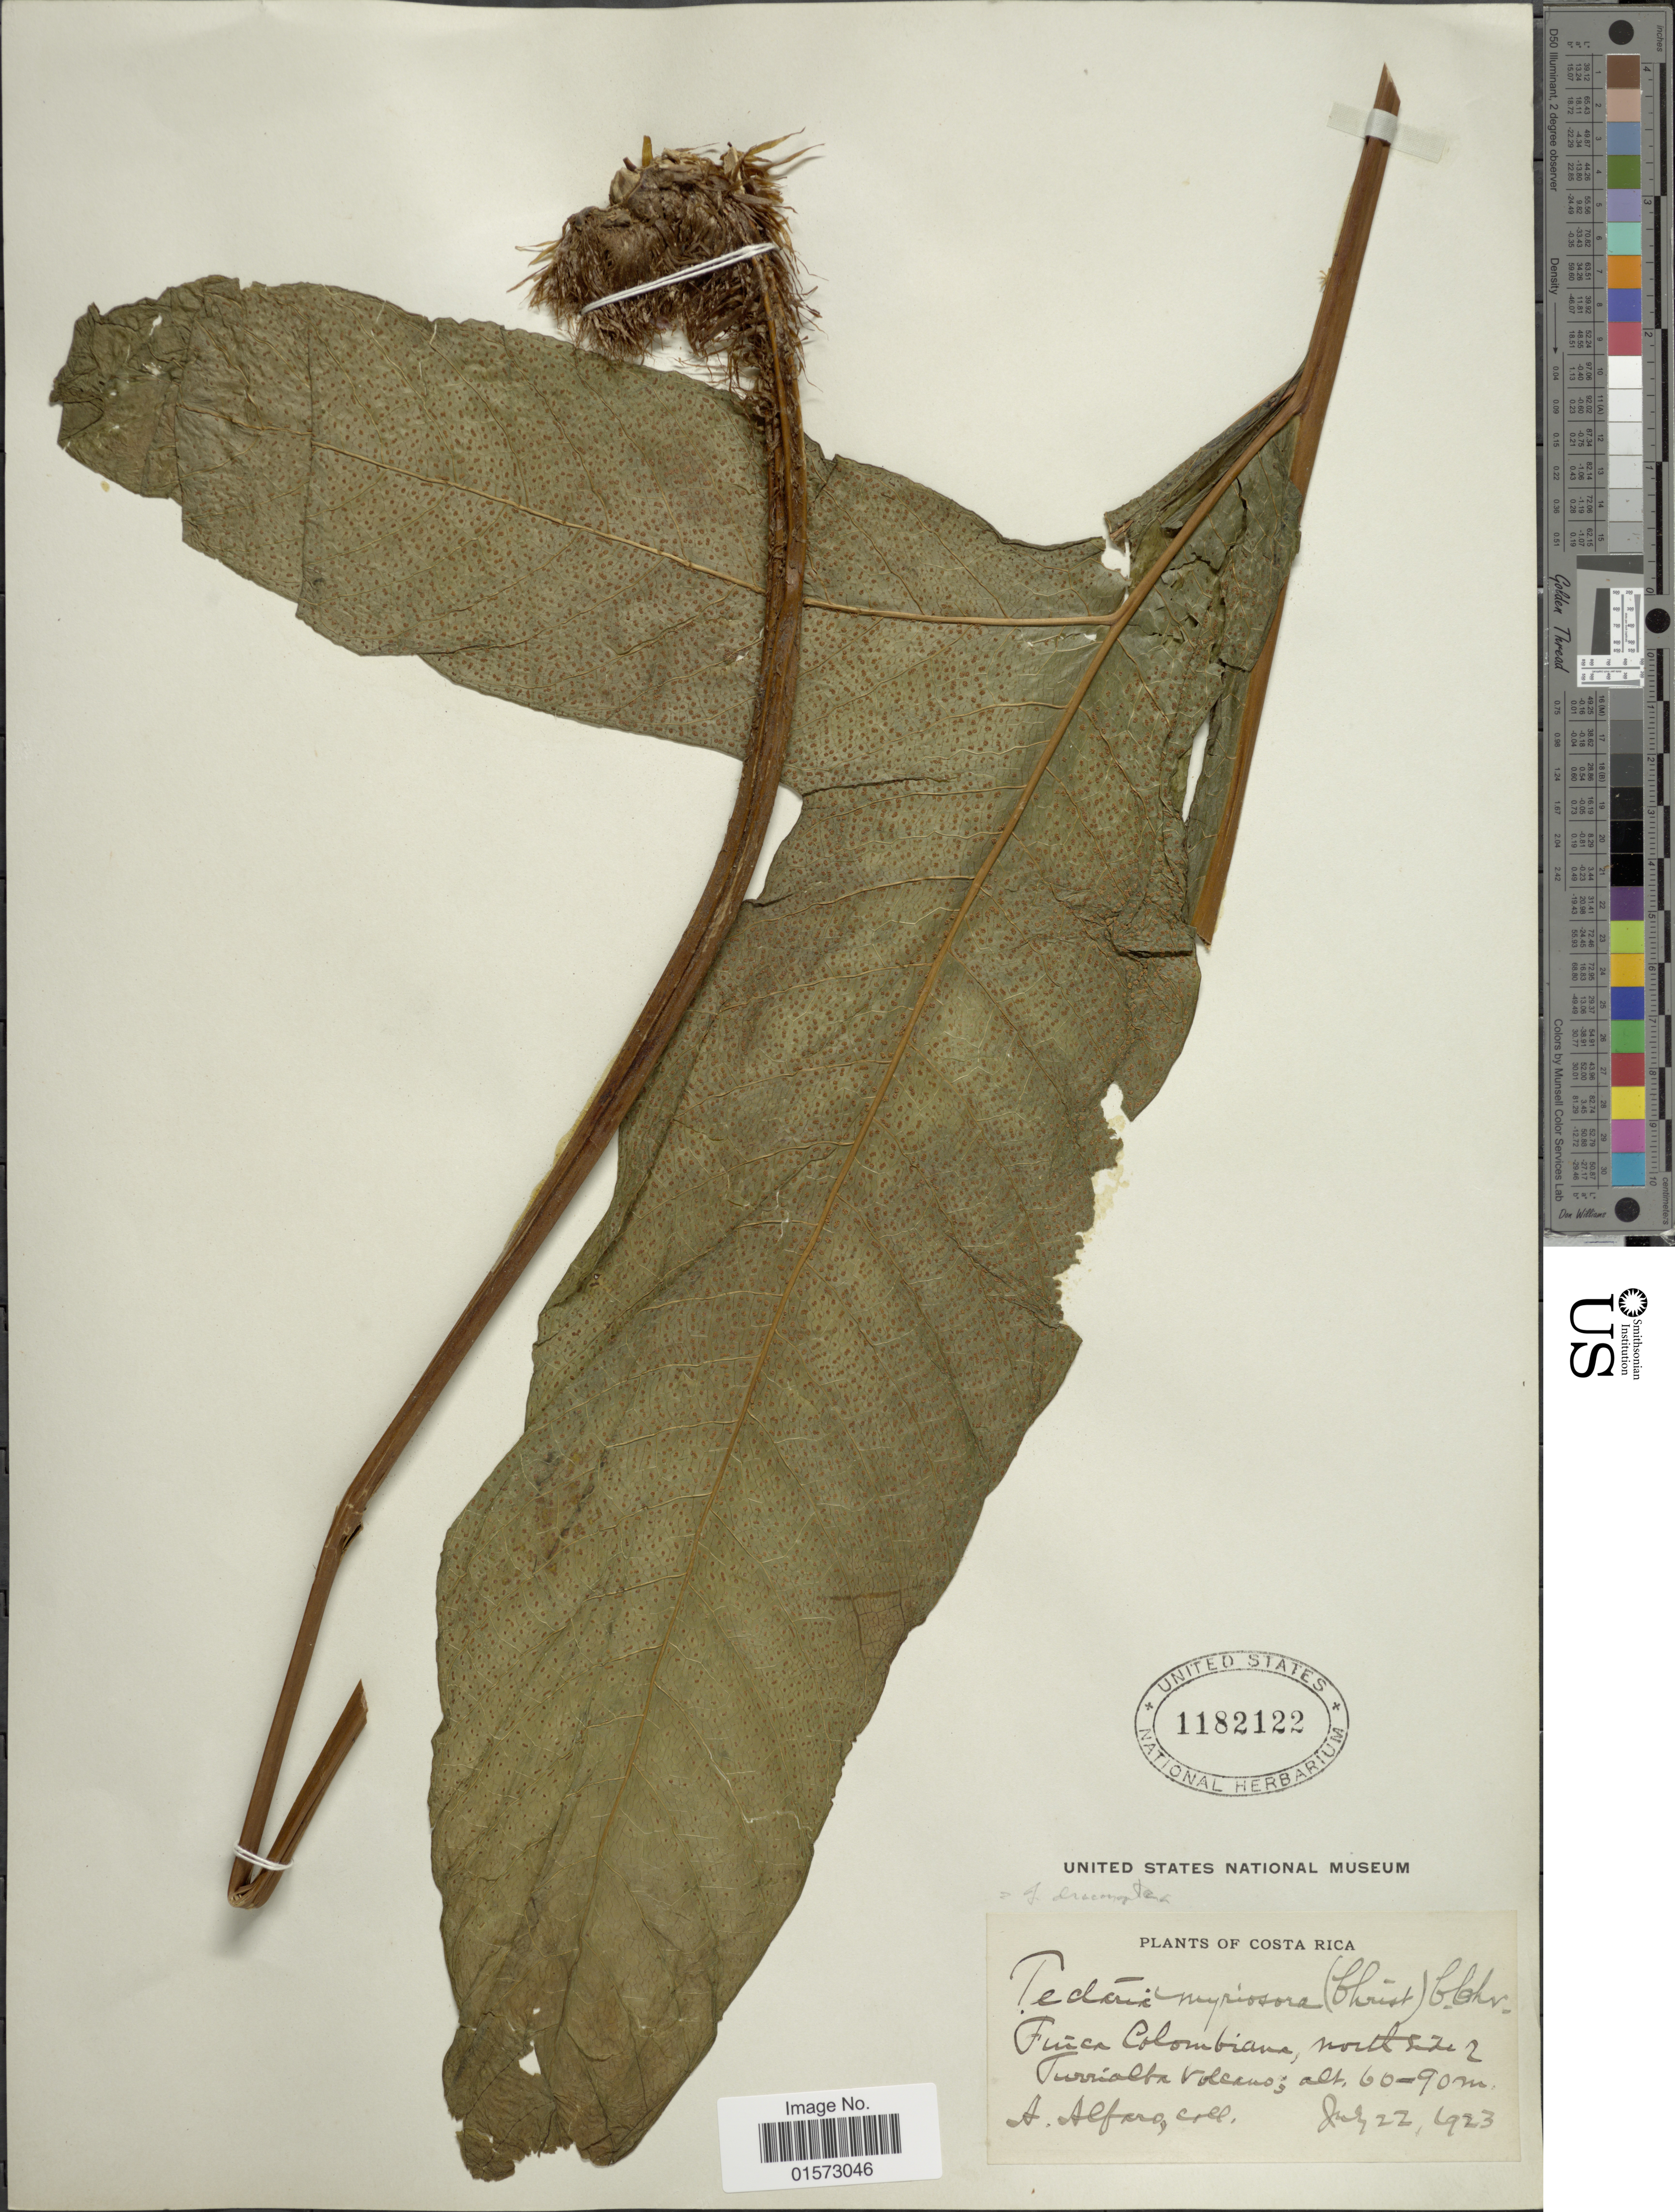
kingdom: Plantae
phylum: Tracheophyta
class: Polypodiopsida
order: Polypodiales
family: Tectariaceae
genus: Tectaria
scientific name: Tectaria draconoptera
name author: (D.C. Eaton) Copel.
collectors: A. Alfaro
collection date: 1923-07-22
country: Costa Rica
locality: Finca Colombiana, northside of Turrialba Volcano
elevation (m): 60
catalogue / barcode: US 1182122